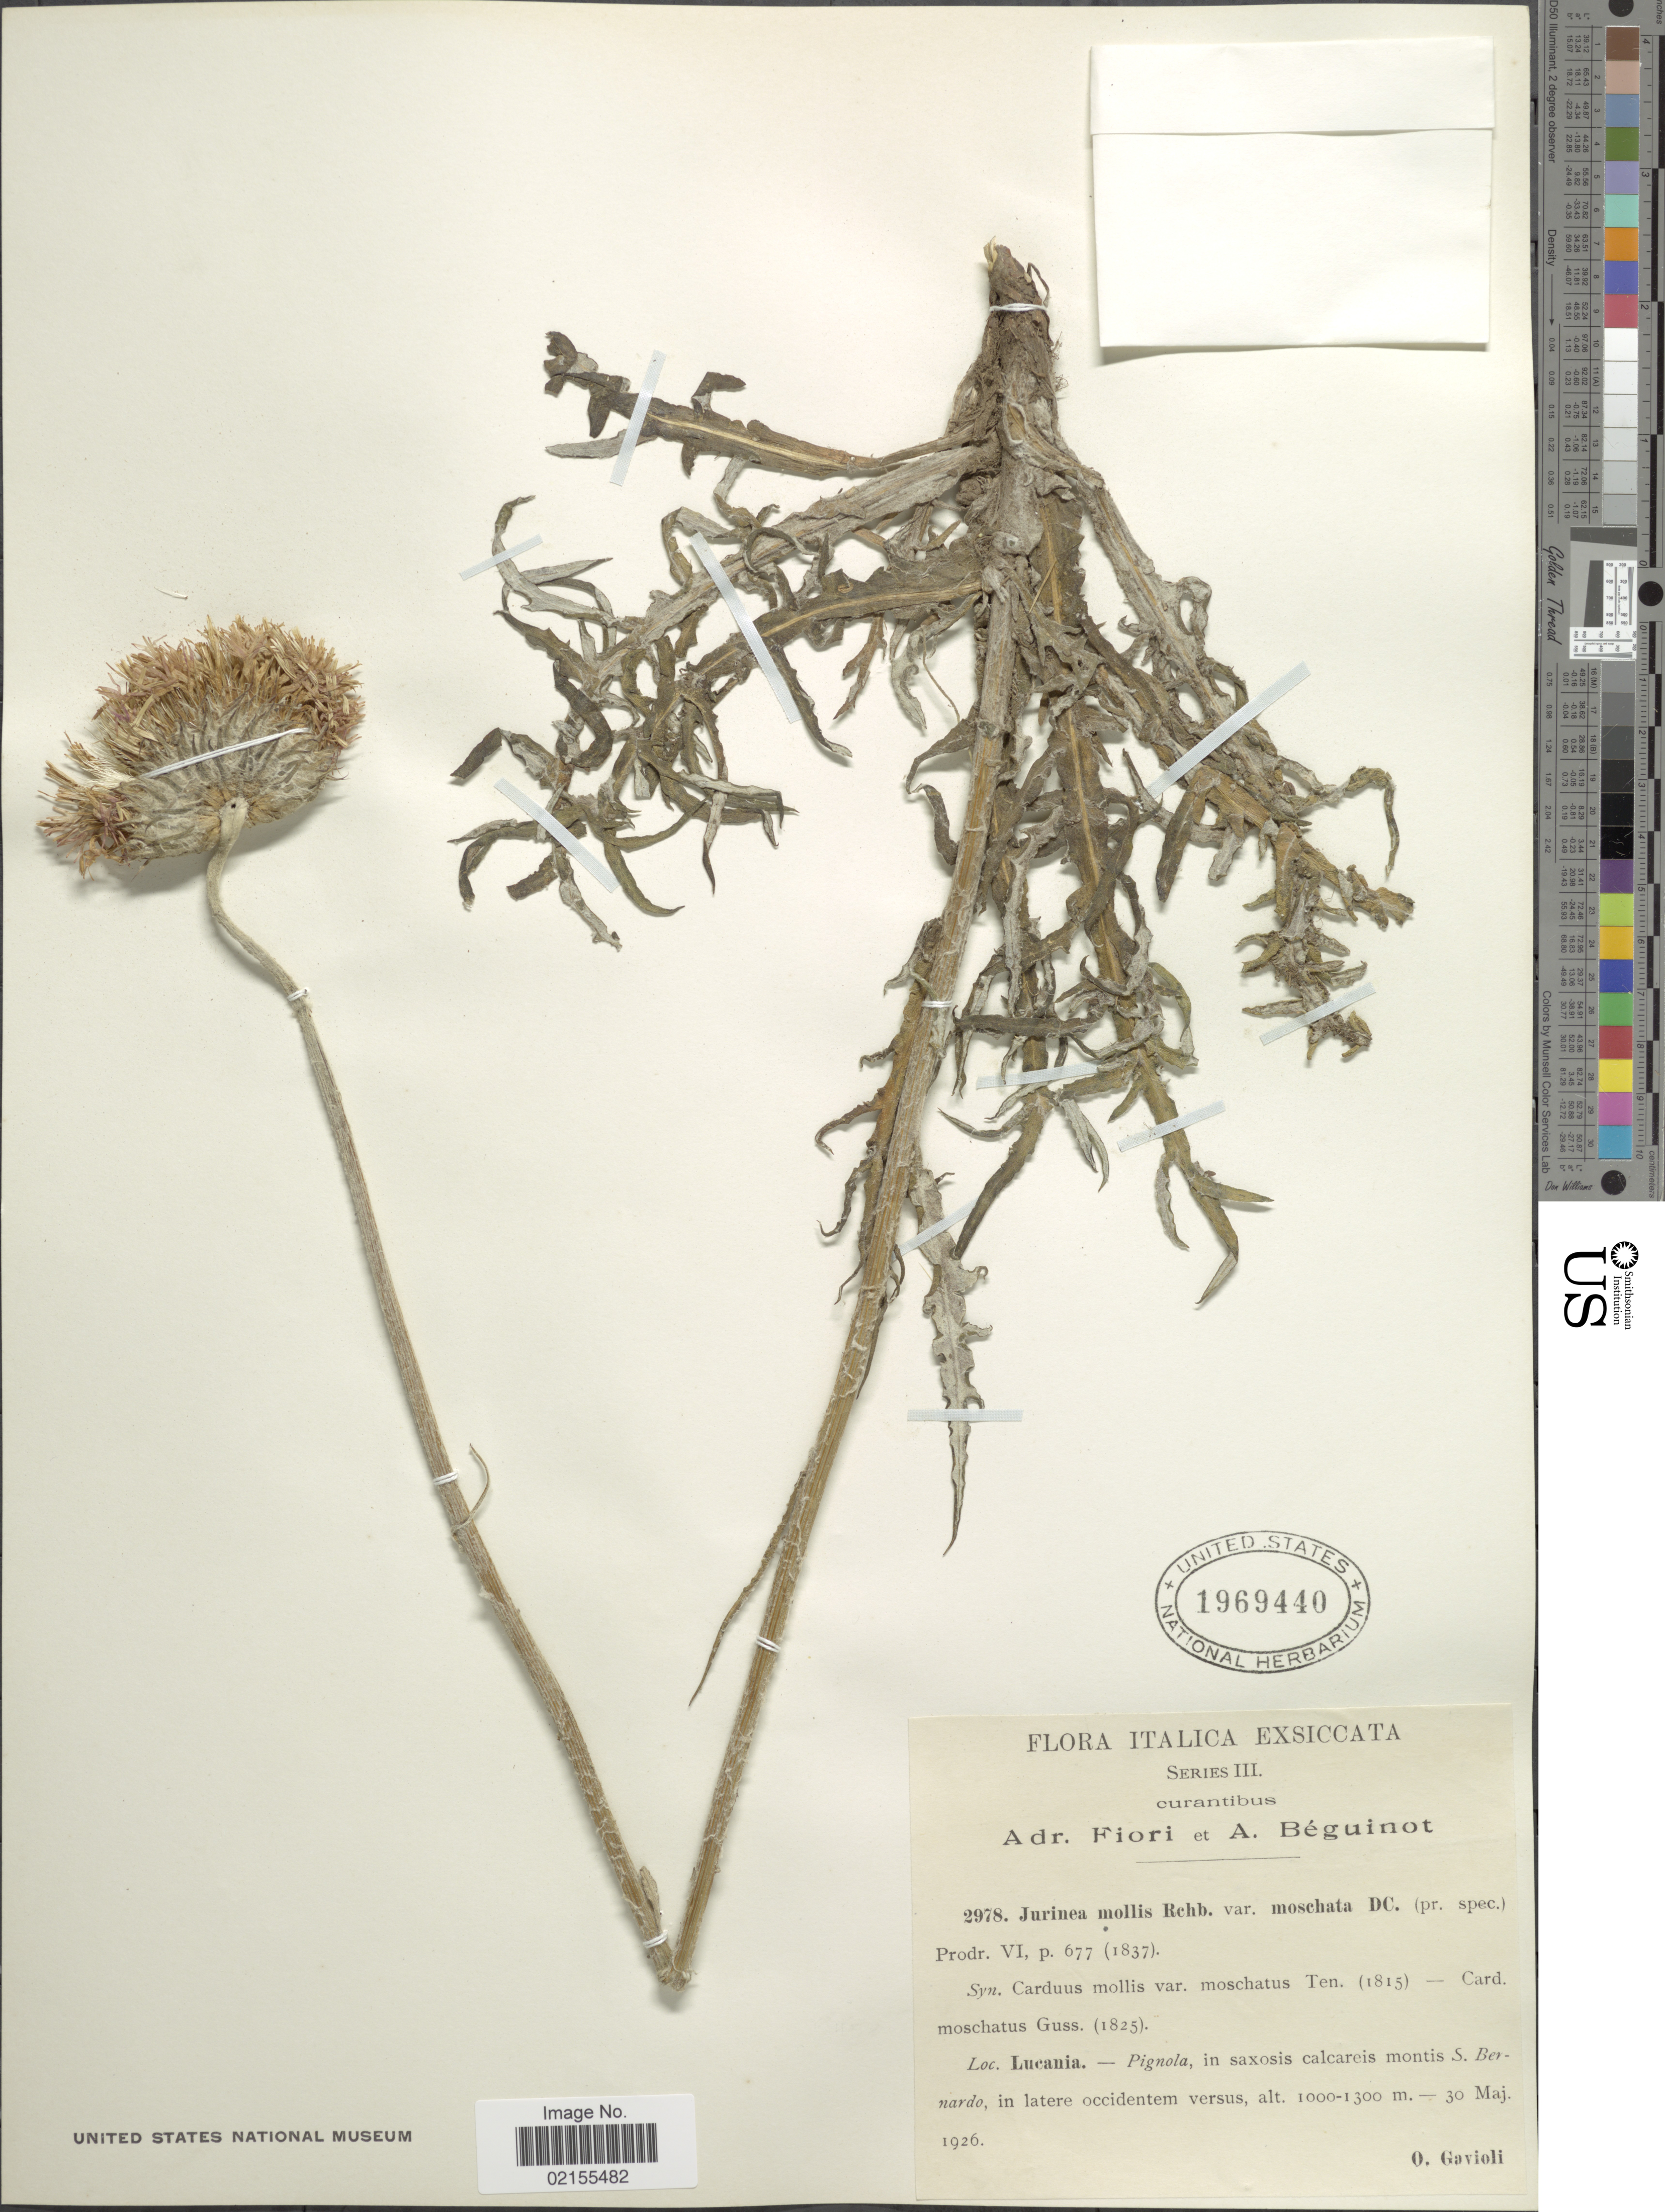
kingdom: Plantae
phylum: Tracheophyta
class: Magnoliopsida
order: Asterales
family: Asteraceae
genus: Jurinea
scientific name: Jurinea mollis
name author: Rchb.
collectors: O. Gavioli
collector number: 2978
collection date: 1926-05-30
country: Italy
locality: Lucania, Pignola, montis S. Bernardo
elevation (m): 1000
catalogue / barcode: US 1969440